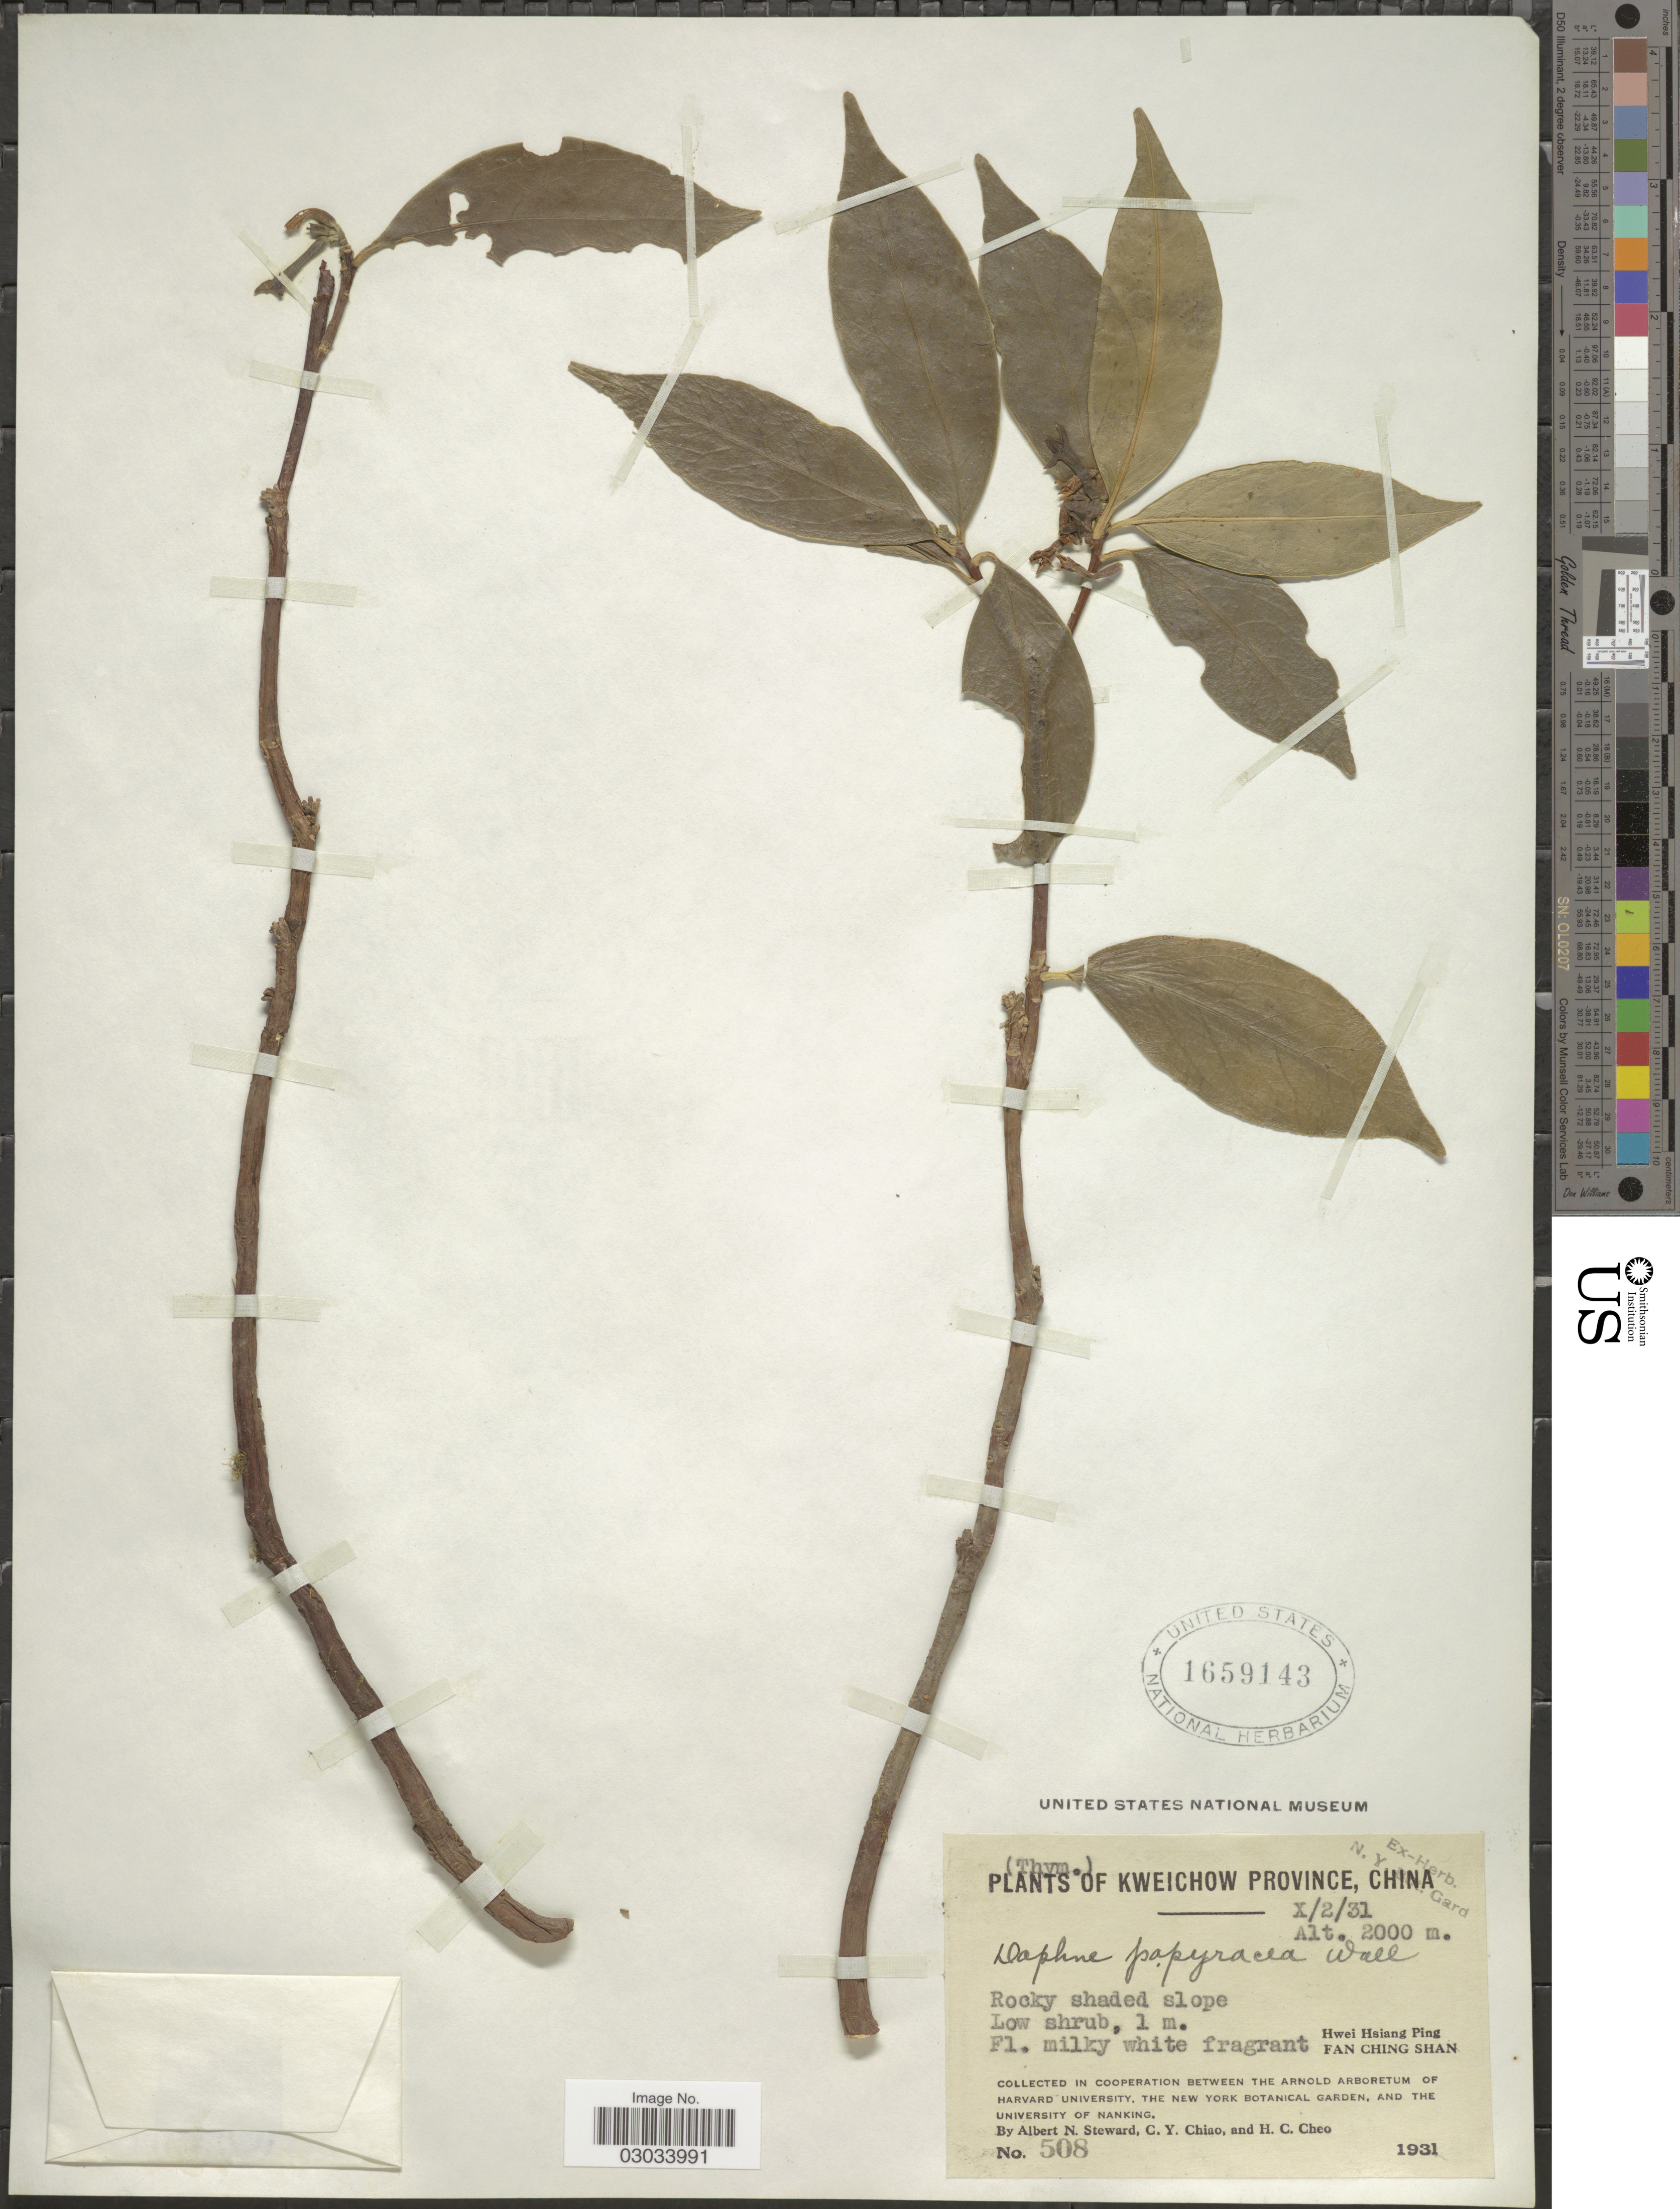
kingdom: Plantae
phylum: Tracheophyta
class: Magnoliopsida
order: Malvales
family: Thymelaeaceae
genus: Daphne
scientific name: Daphne papyracea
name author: Wall. ex Steud.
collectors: A. N. Steward, C. Y. Chiao & H. Cheo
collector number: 508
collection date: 1931-10-02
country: China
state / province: Guizhou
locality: Kweichow Province. Hwei Hsiang Ping. Fan Ching Shan.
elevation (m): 2000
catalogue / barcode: US 1659143